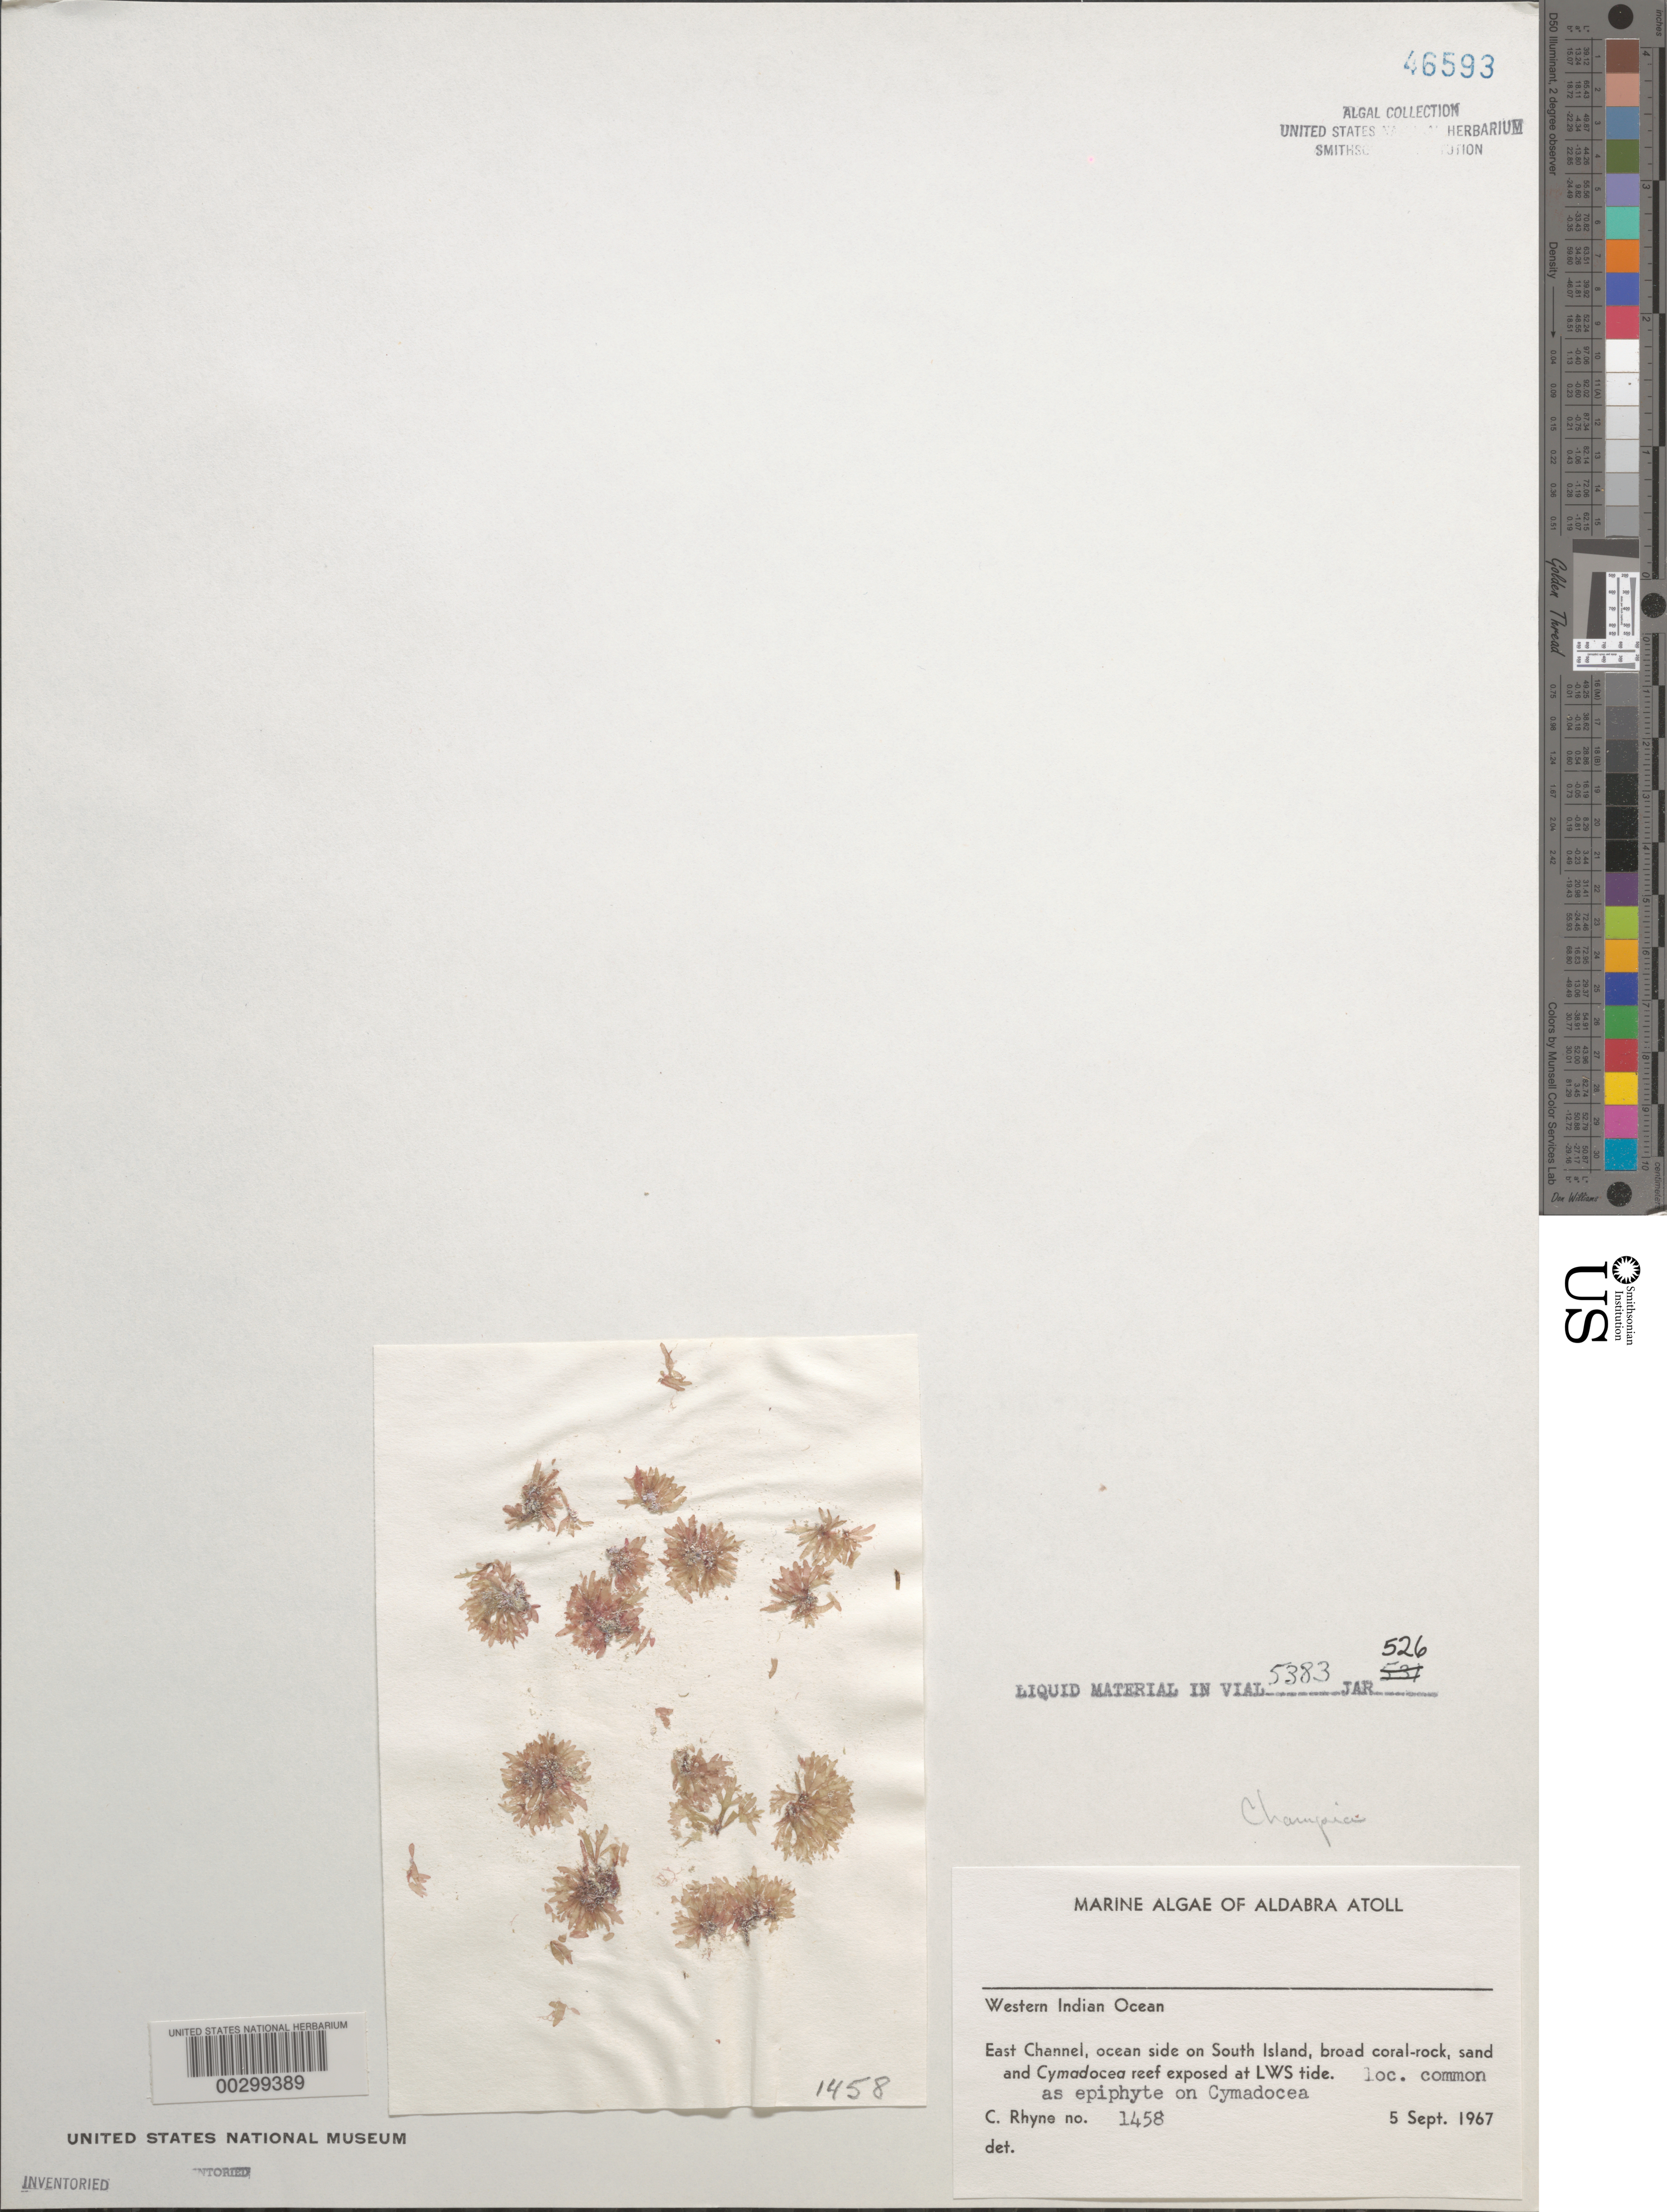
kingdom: Plantae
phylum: Rhodophyta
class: Florideophyceae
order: Rhodymeniales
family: Champiaceae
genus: Champia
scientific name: Champia sp.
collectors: C. Rhyne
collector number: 1458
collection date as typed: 05 Sep 1967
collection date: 1967-09-05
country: Seychelles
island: Aldabra Atoll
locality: East Channel, South Islet.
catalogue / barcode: US 46593